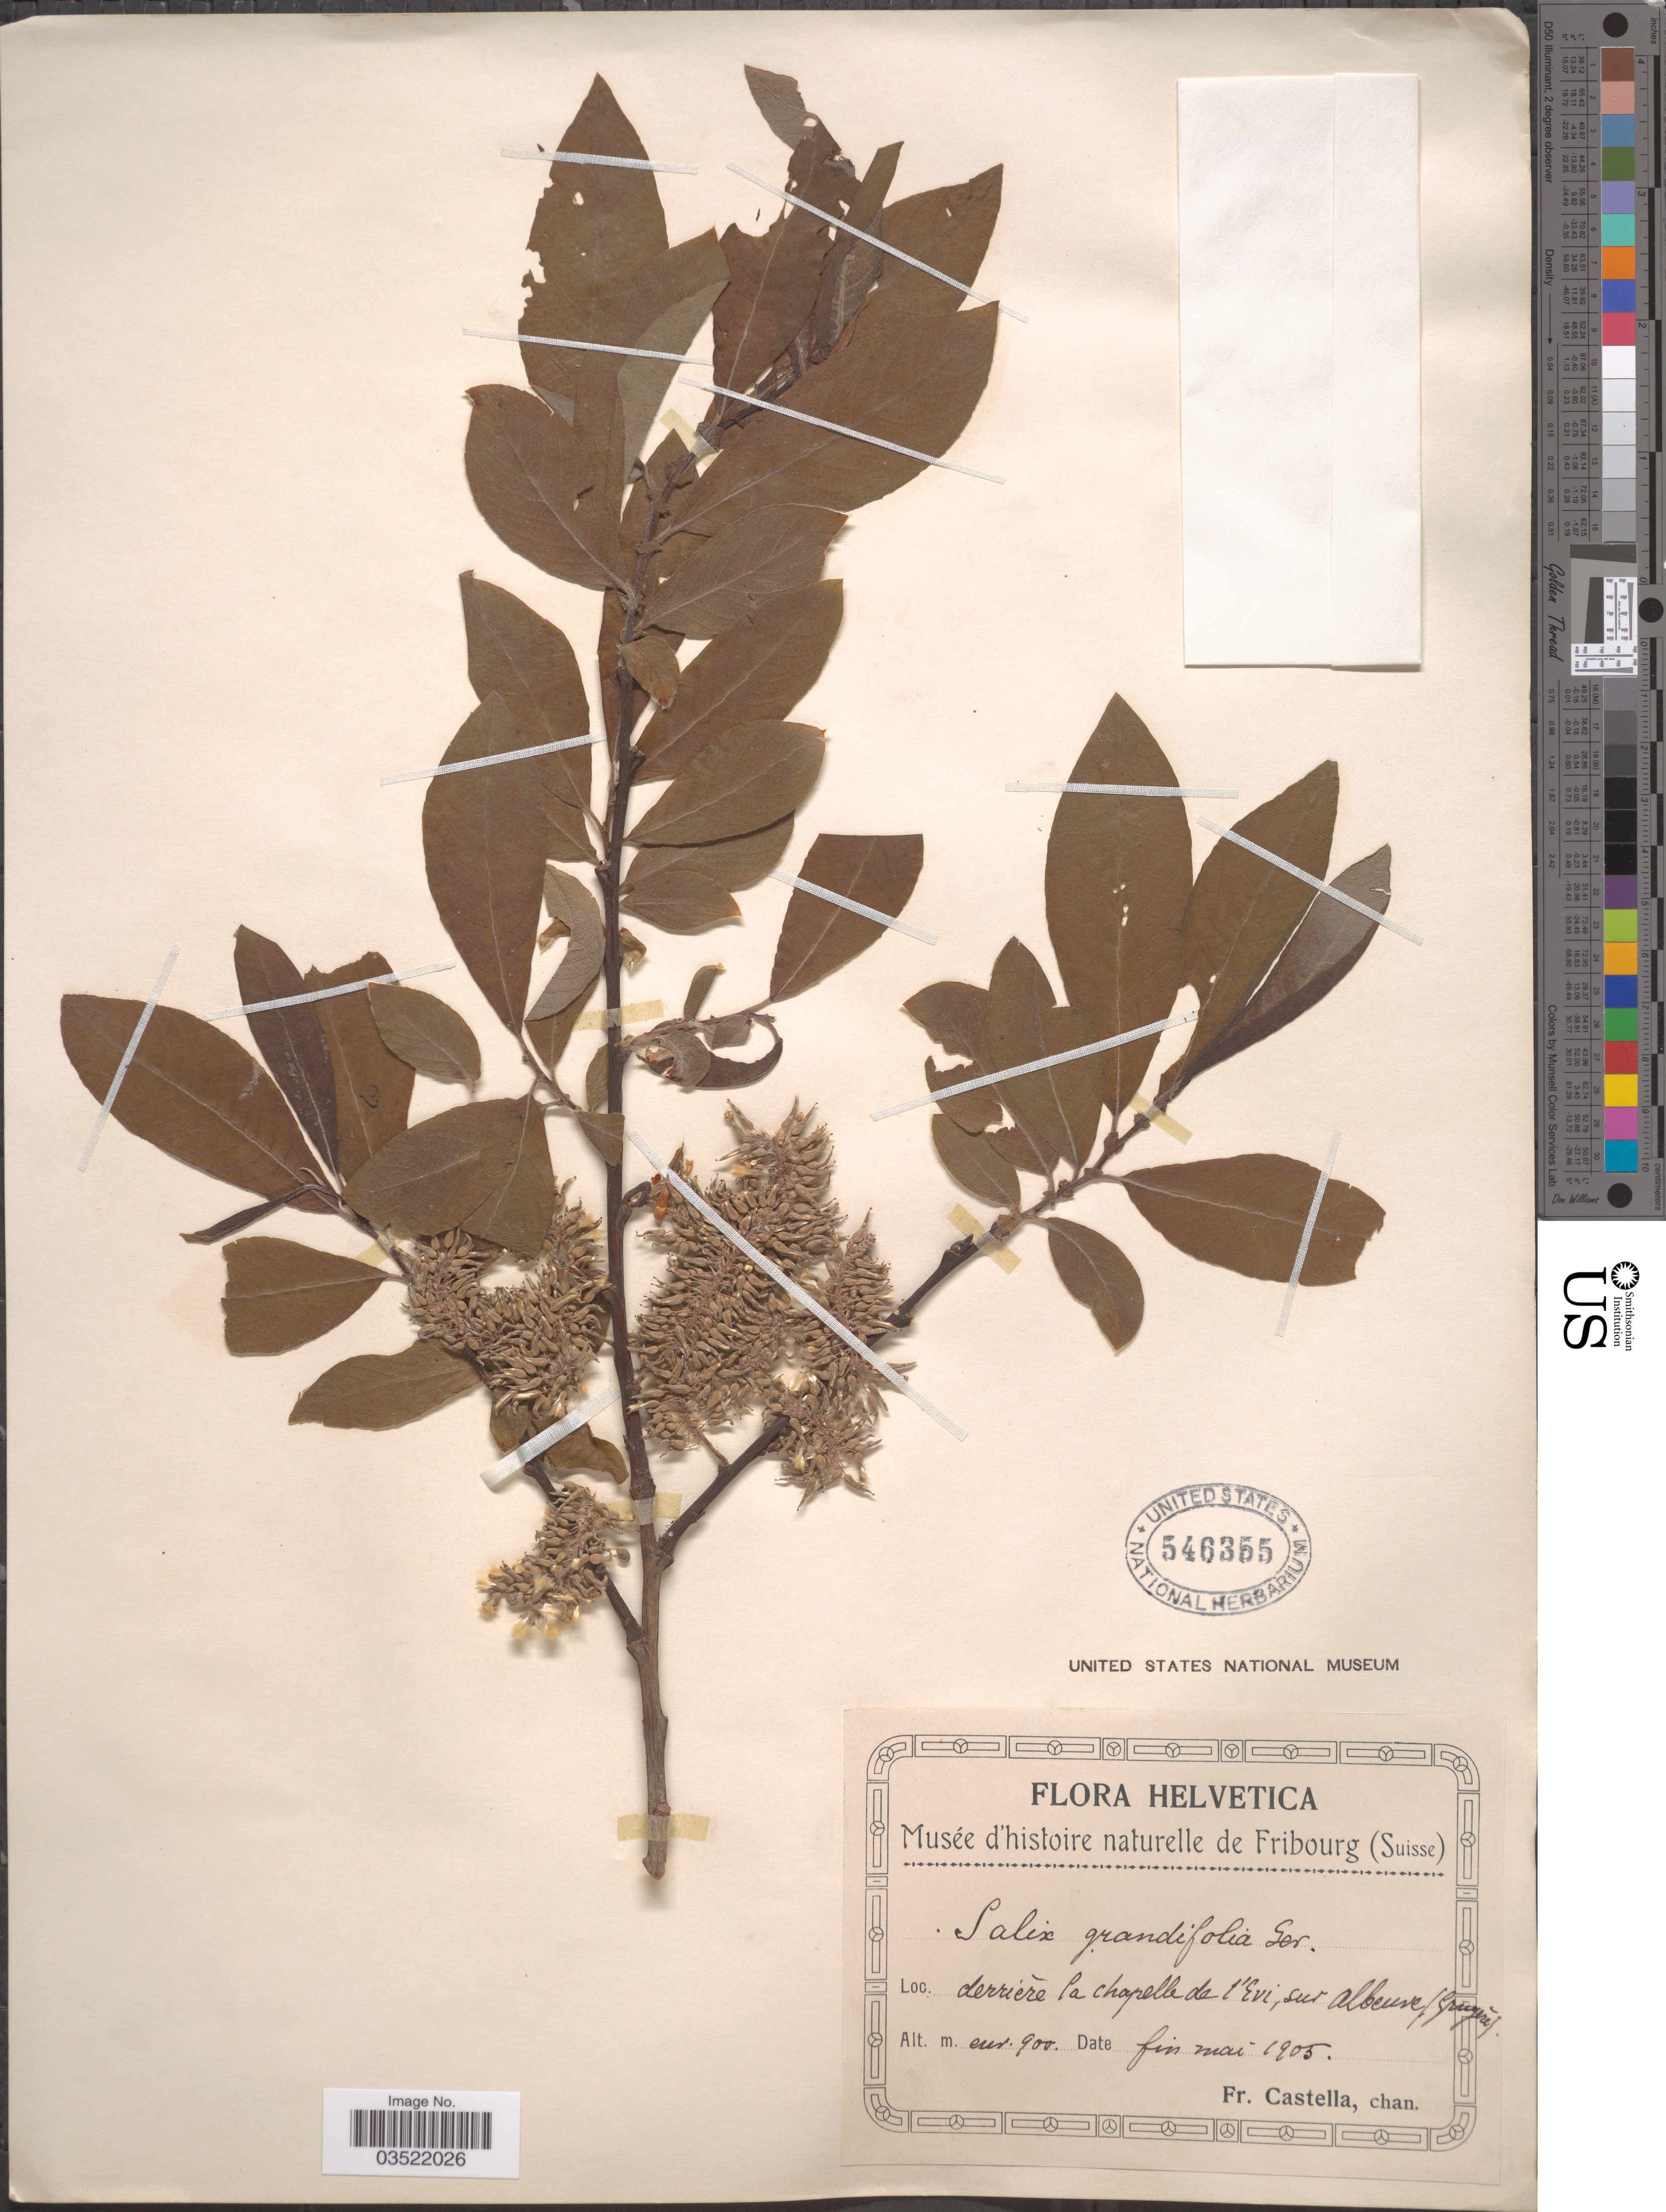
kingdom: Plantae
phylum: Tracheophyta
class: Magnoliopsida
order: Malpighiales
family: Salicaceae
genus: Salix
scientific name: Salix grandifolia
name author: Ser.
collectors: Fr. Castella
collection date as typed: fin mai 1905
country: Switzerland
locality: Helvetica. Derriére l Chapelle de l'Evi, sur Albeuve, (Gruyeres).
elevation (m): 900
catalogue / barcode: US 546355